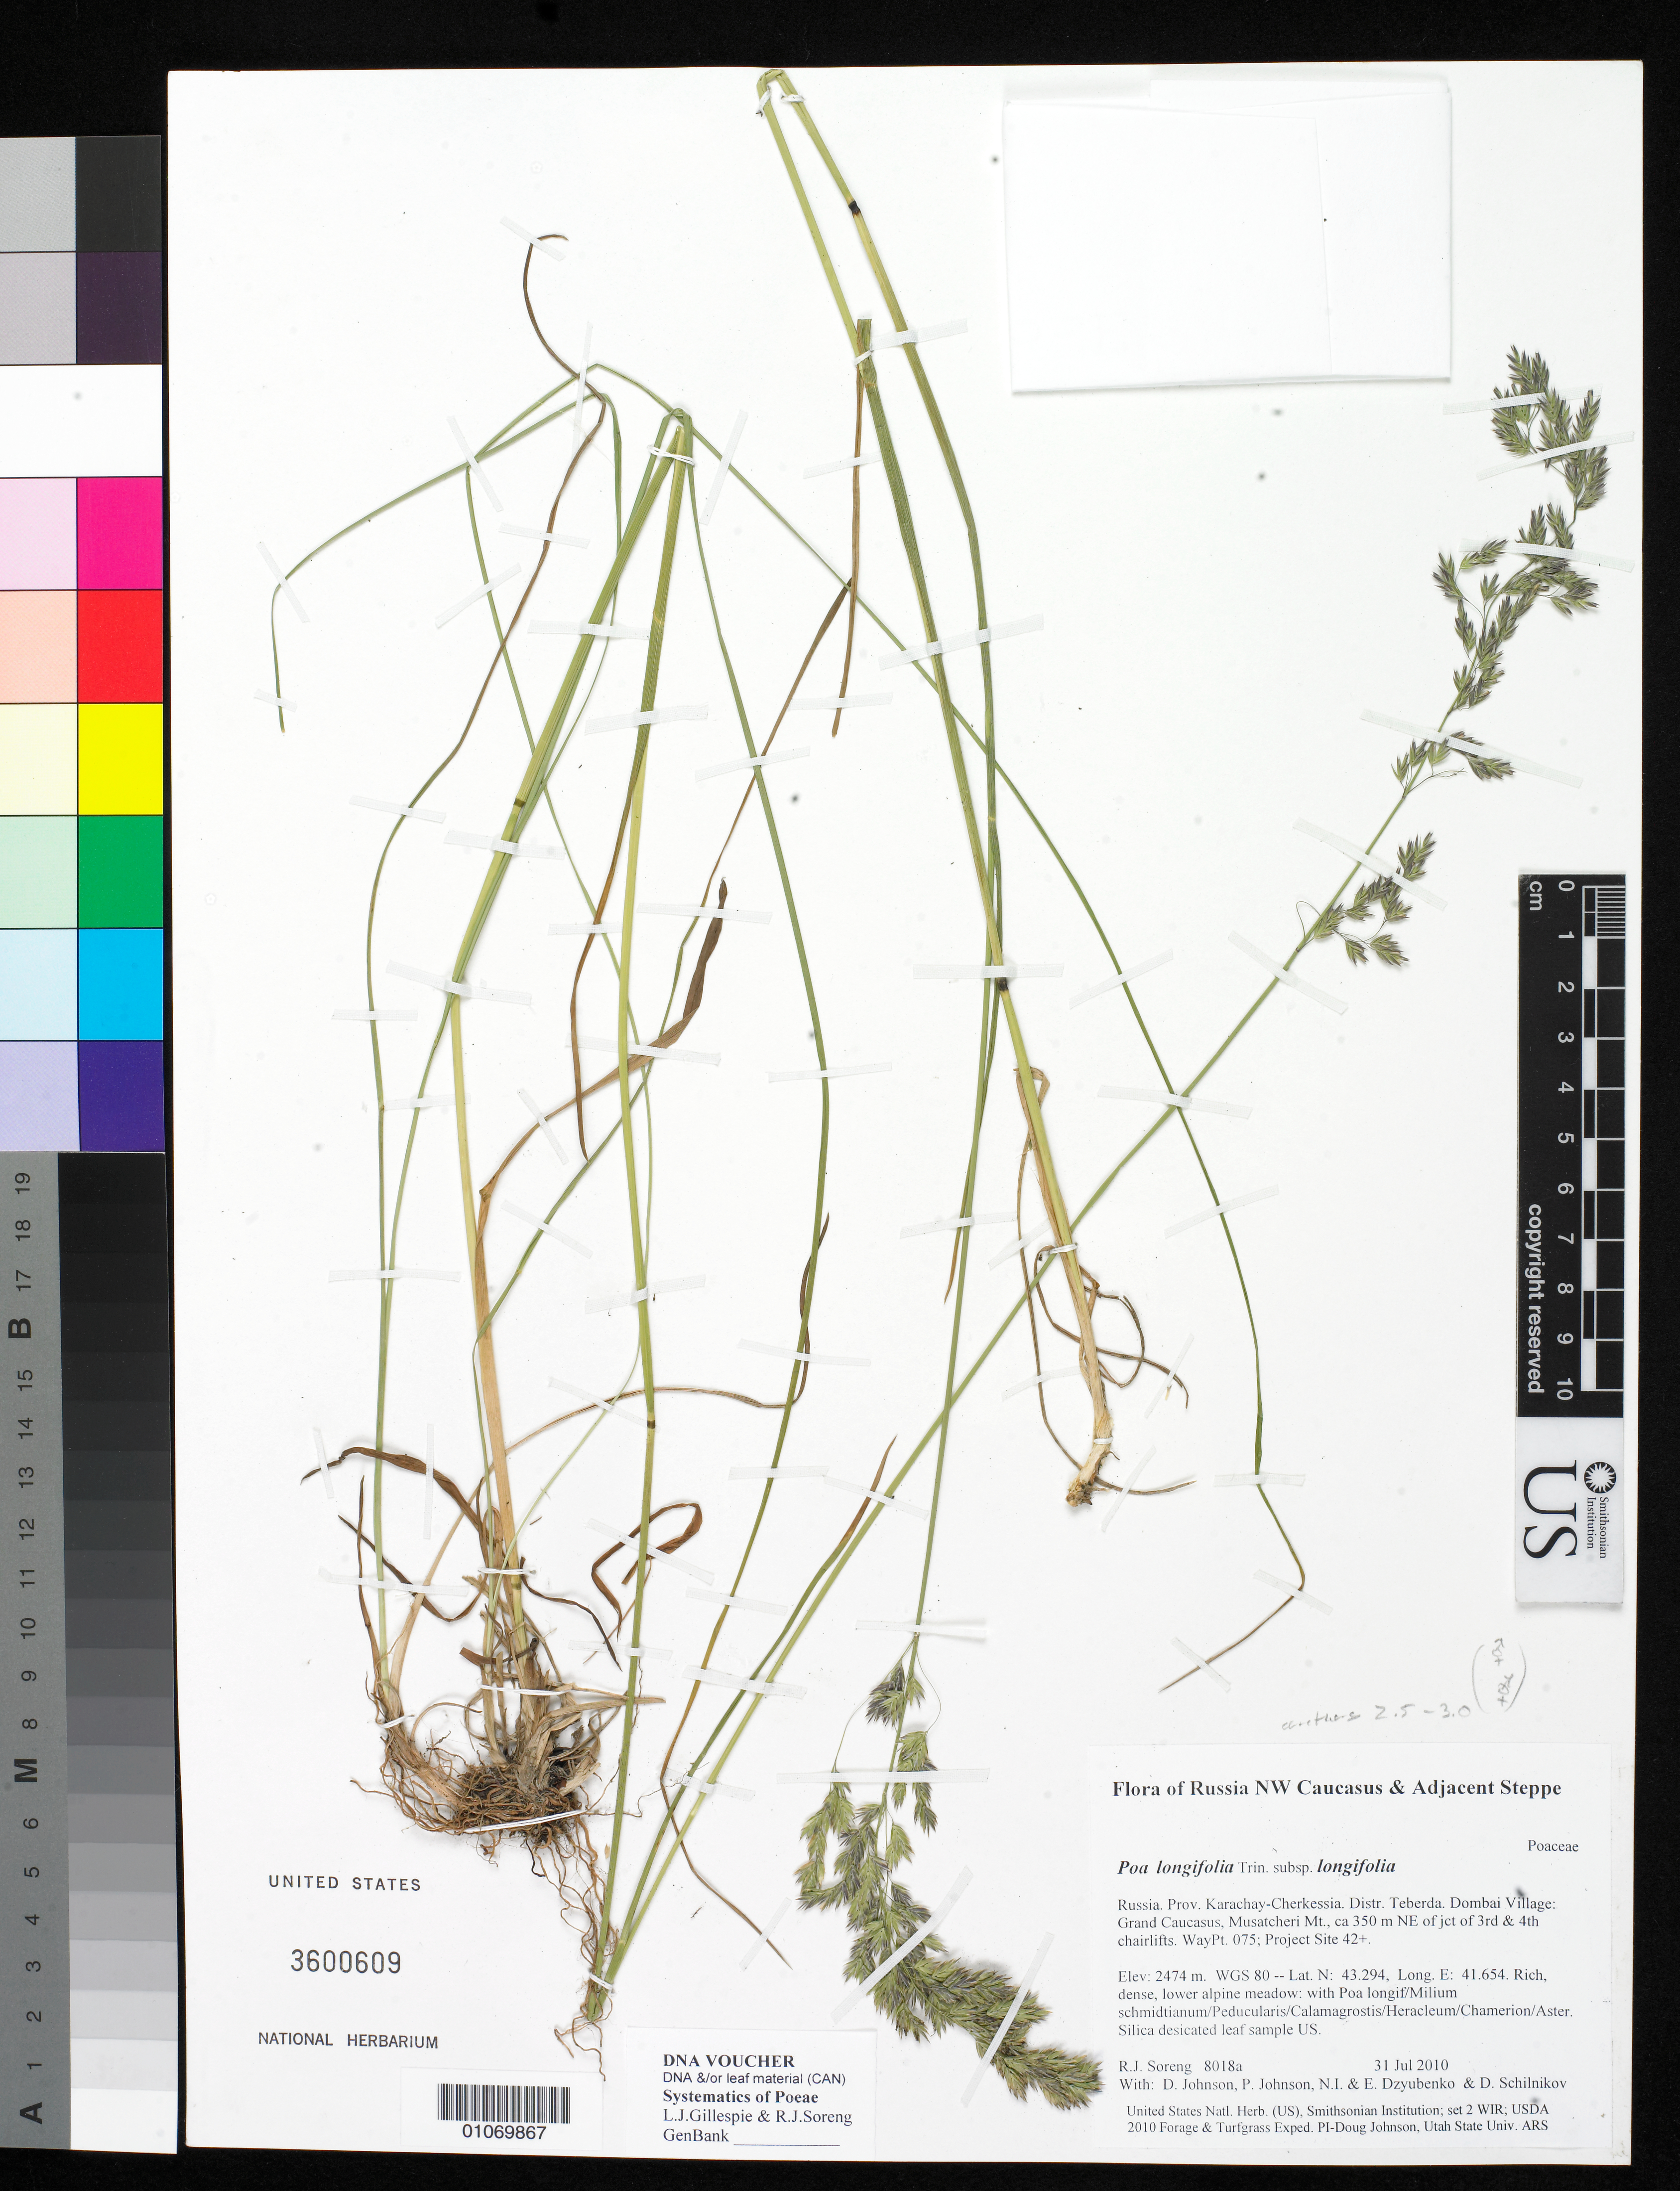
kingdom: Plantae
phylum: Tracheophyta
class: Liliopsida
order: Poales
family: Poaceae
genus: Poa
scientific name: Poa longifolia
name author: Trin.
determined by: Soreng, Robert J., Research Associate (BOT), Smithsonian Institution - National Museum of Natural History (UNITED STATES)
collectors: R. J. Soreng, D. Johnson, P. Johnson, N. Dzyubenko, E. Dzyubenko & D. Schilnikov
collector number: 8018-a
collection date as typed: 31 Jul 2010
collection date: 2010-07-31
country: Russian Federation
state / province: Karachay-Cherkess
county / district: Teberda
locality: Dombai Village: Grand Caucasus, Musatcheri Mt., ca 350 m NE of jct of 3rd & 4th chairlifts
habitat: Rich, dense, lower alpine meadow: with Poa longif/Milium schmidtianum/Peducularis/Calamagrostis/Heracleum/Chamerion/Aster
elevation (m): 2474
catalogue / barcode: US 3600609